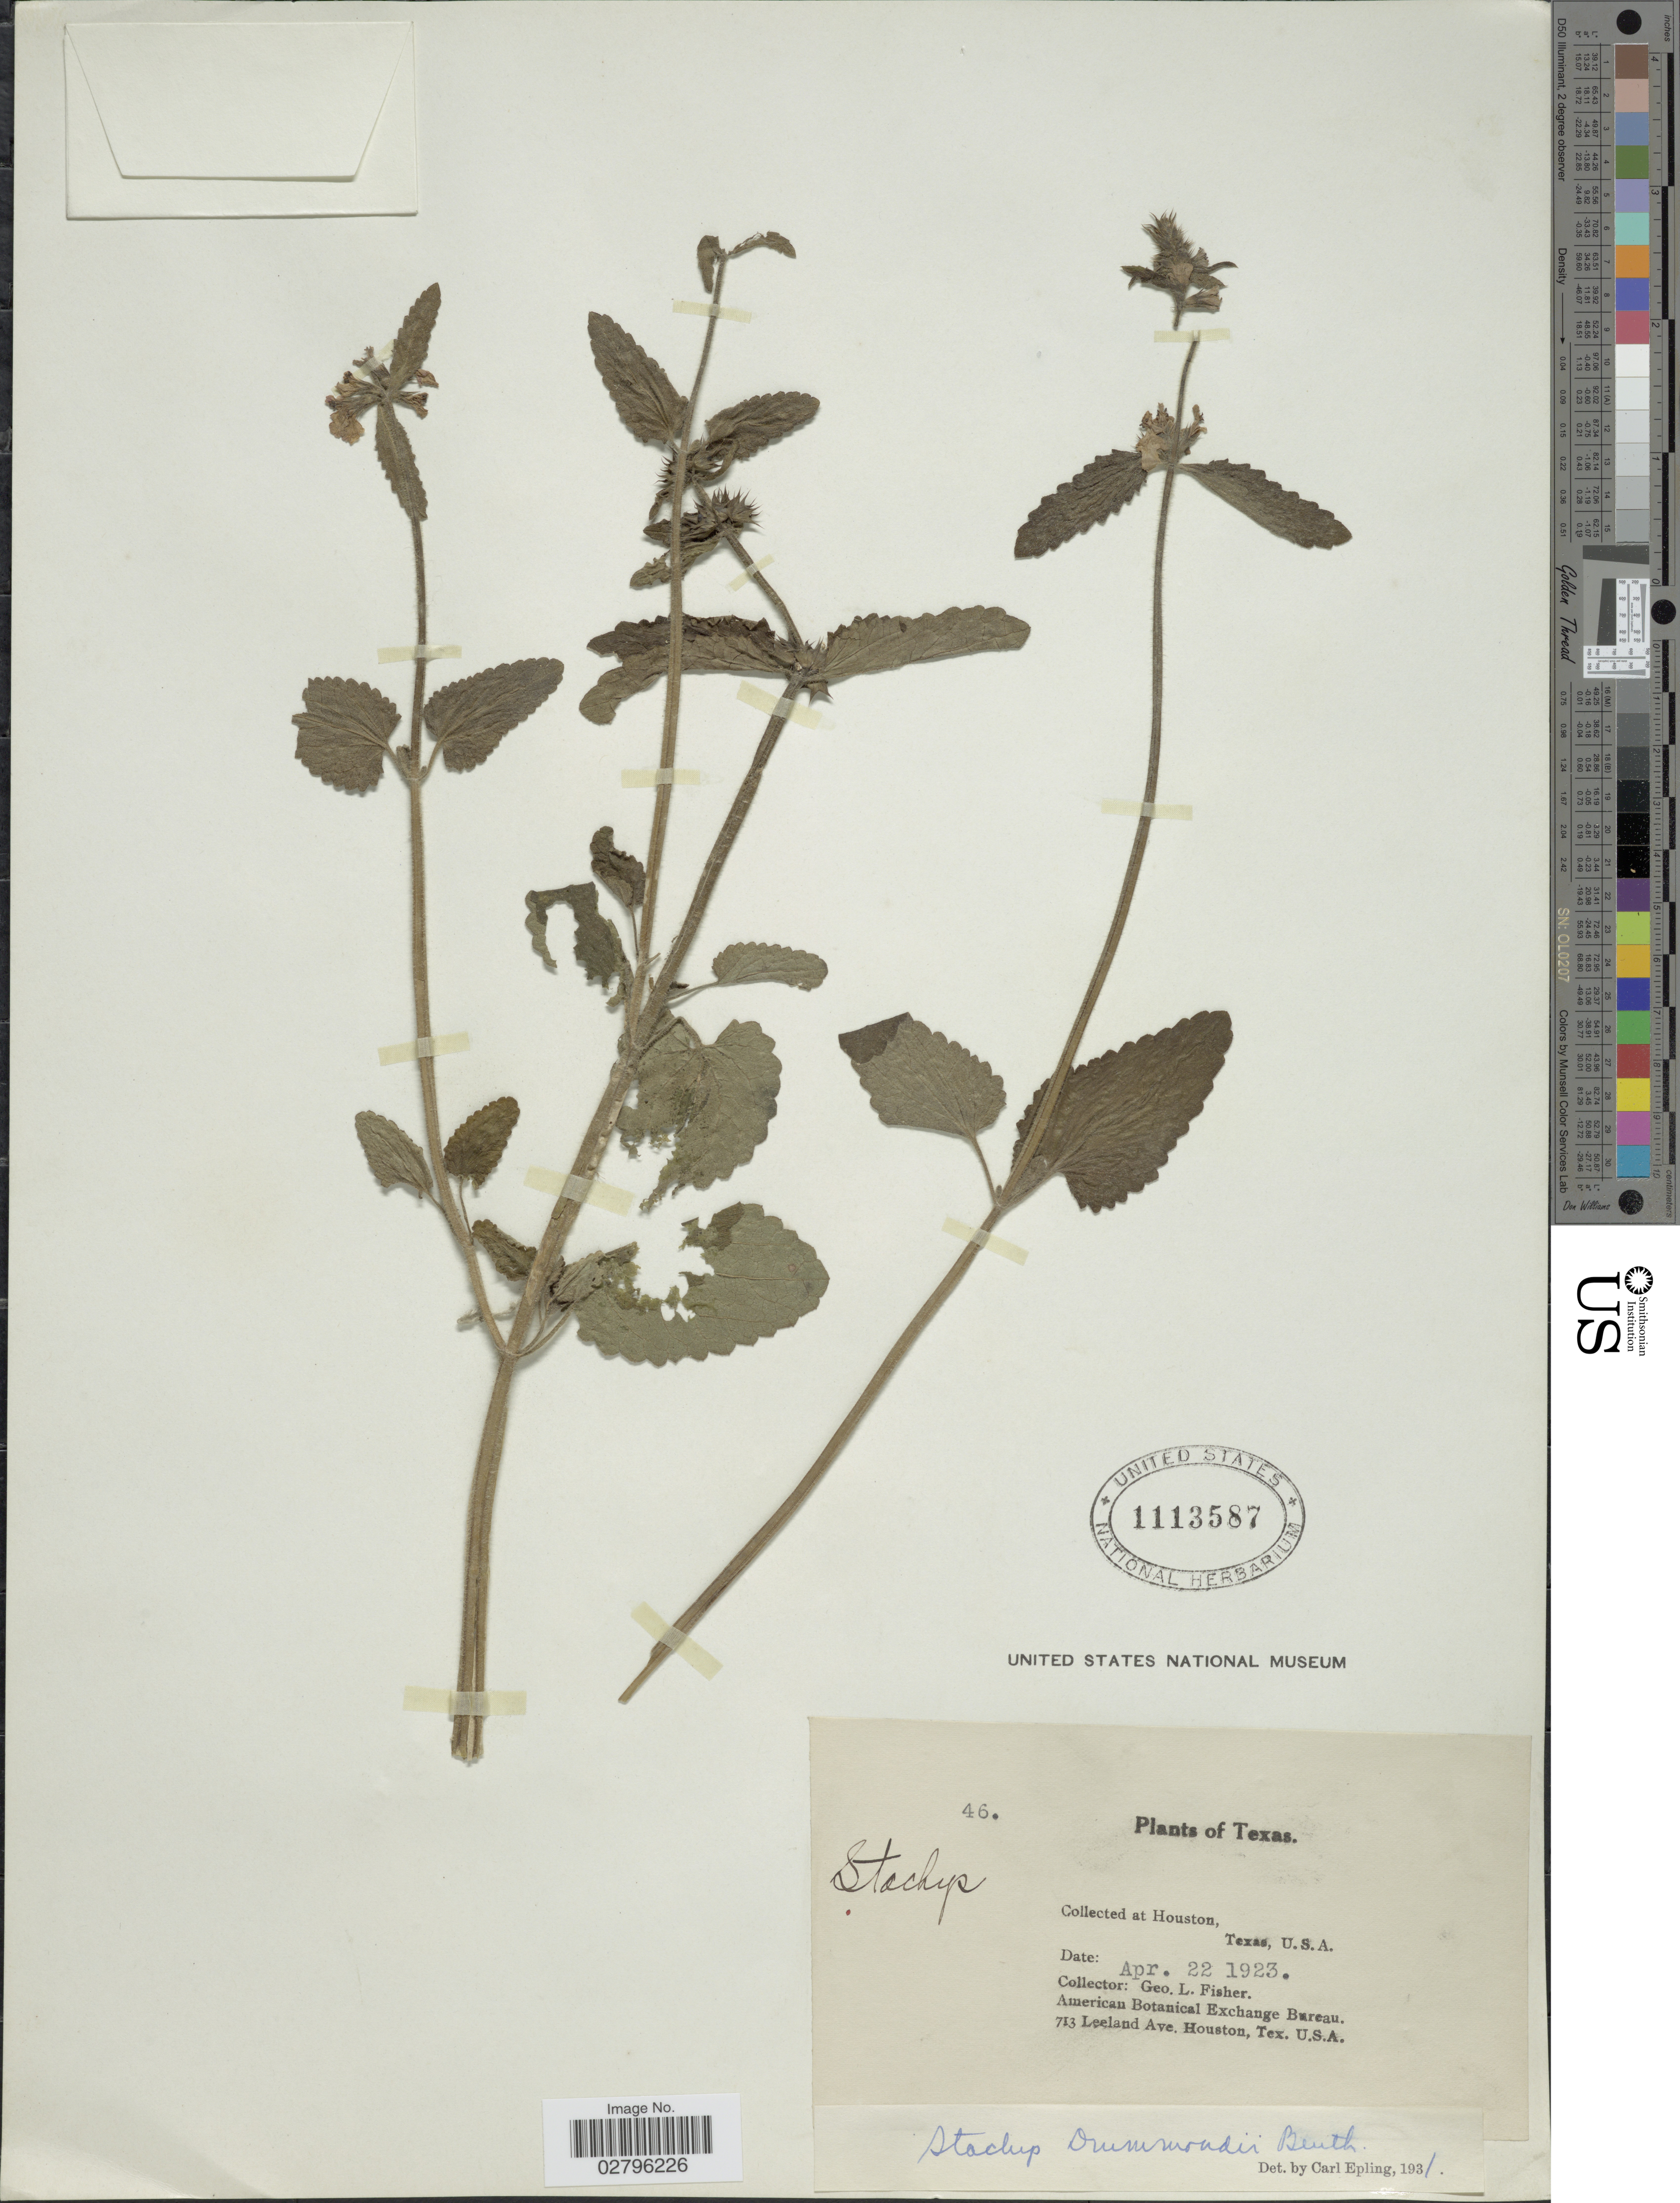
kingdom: Plantae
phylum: Tracheophyta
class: Magnoliopsida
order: Lamiales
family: Lamiaceae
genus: Stachys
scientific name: Stachys drummondii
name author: Benth.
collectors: G. L. Fisher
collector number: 46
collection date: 1923-04-22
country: United States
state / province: Texas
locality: Houston.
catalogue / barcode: US 1113587